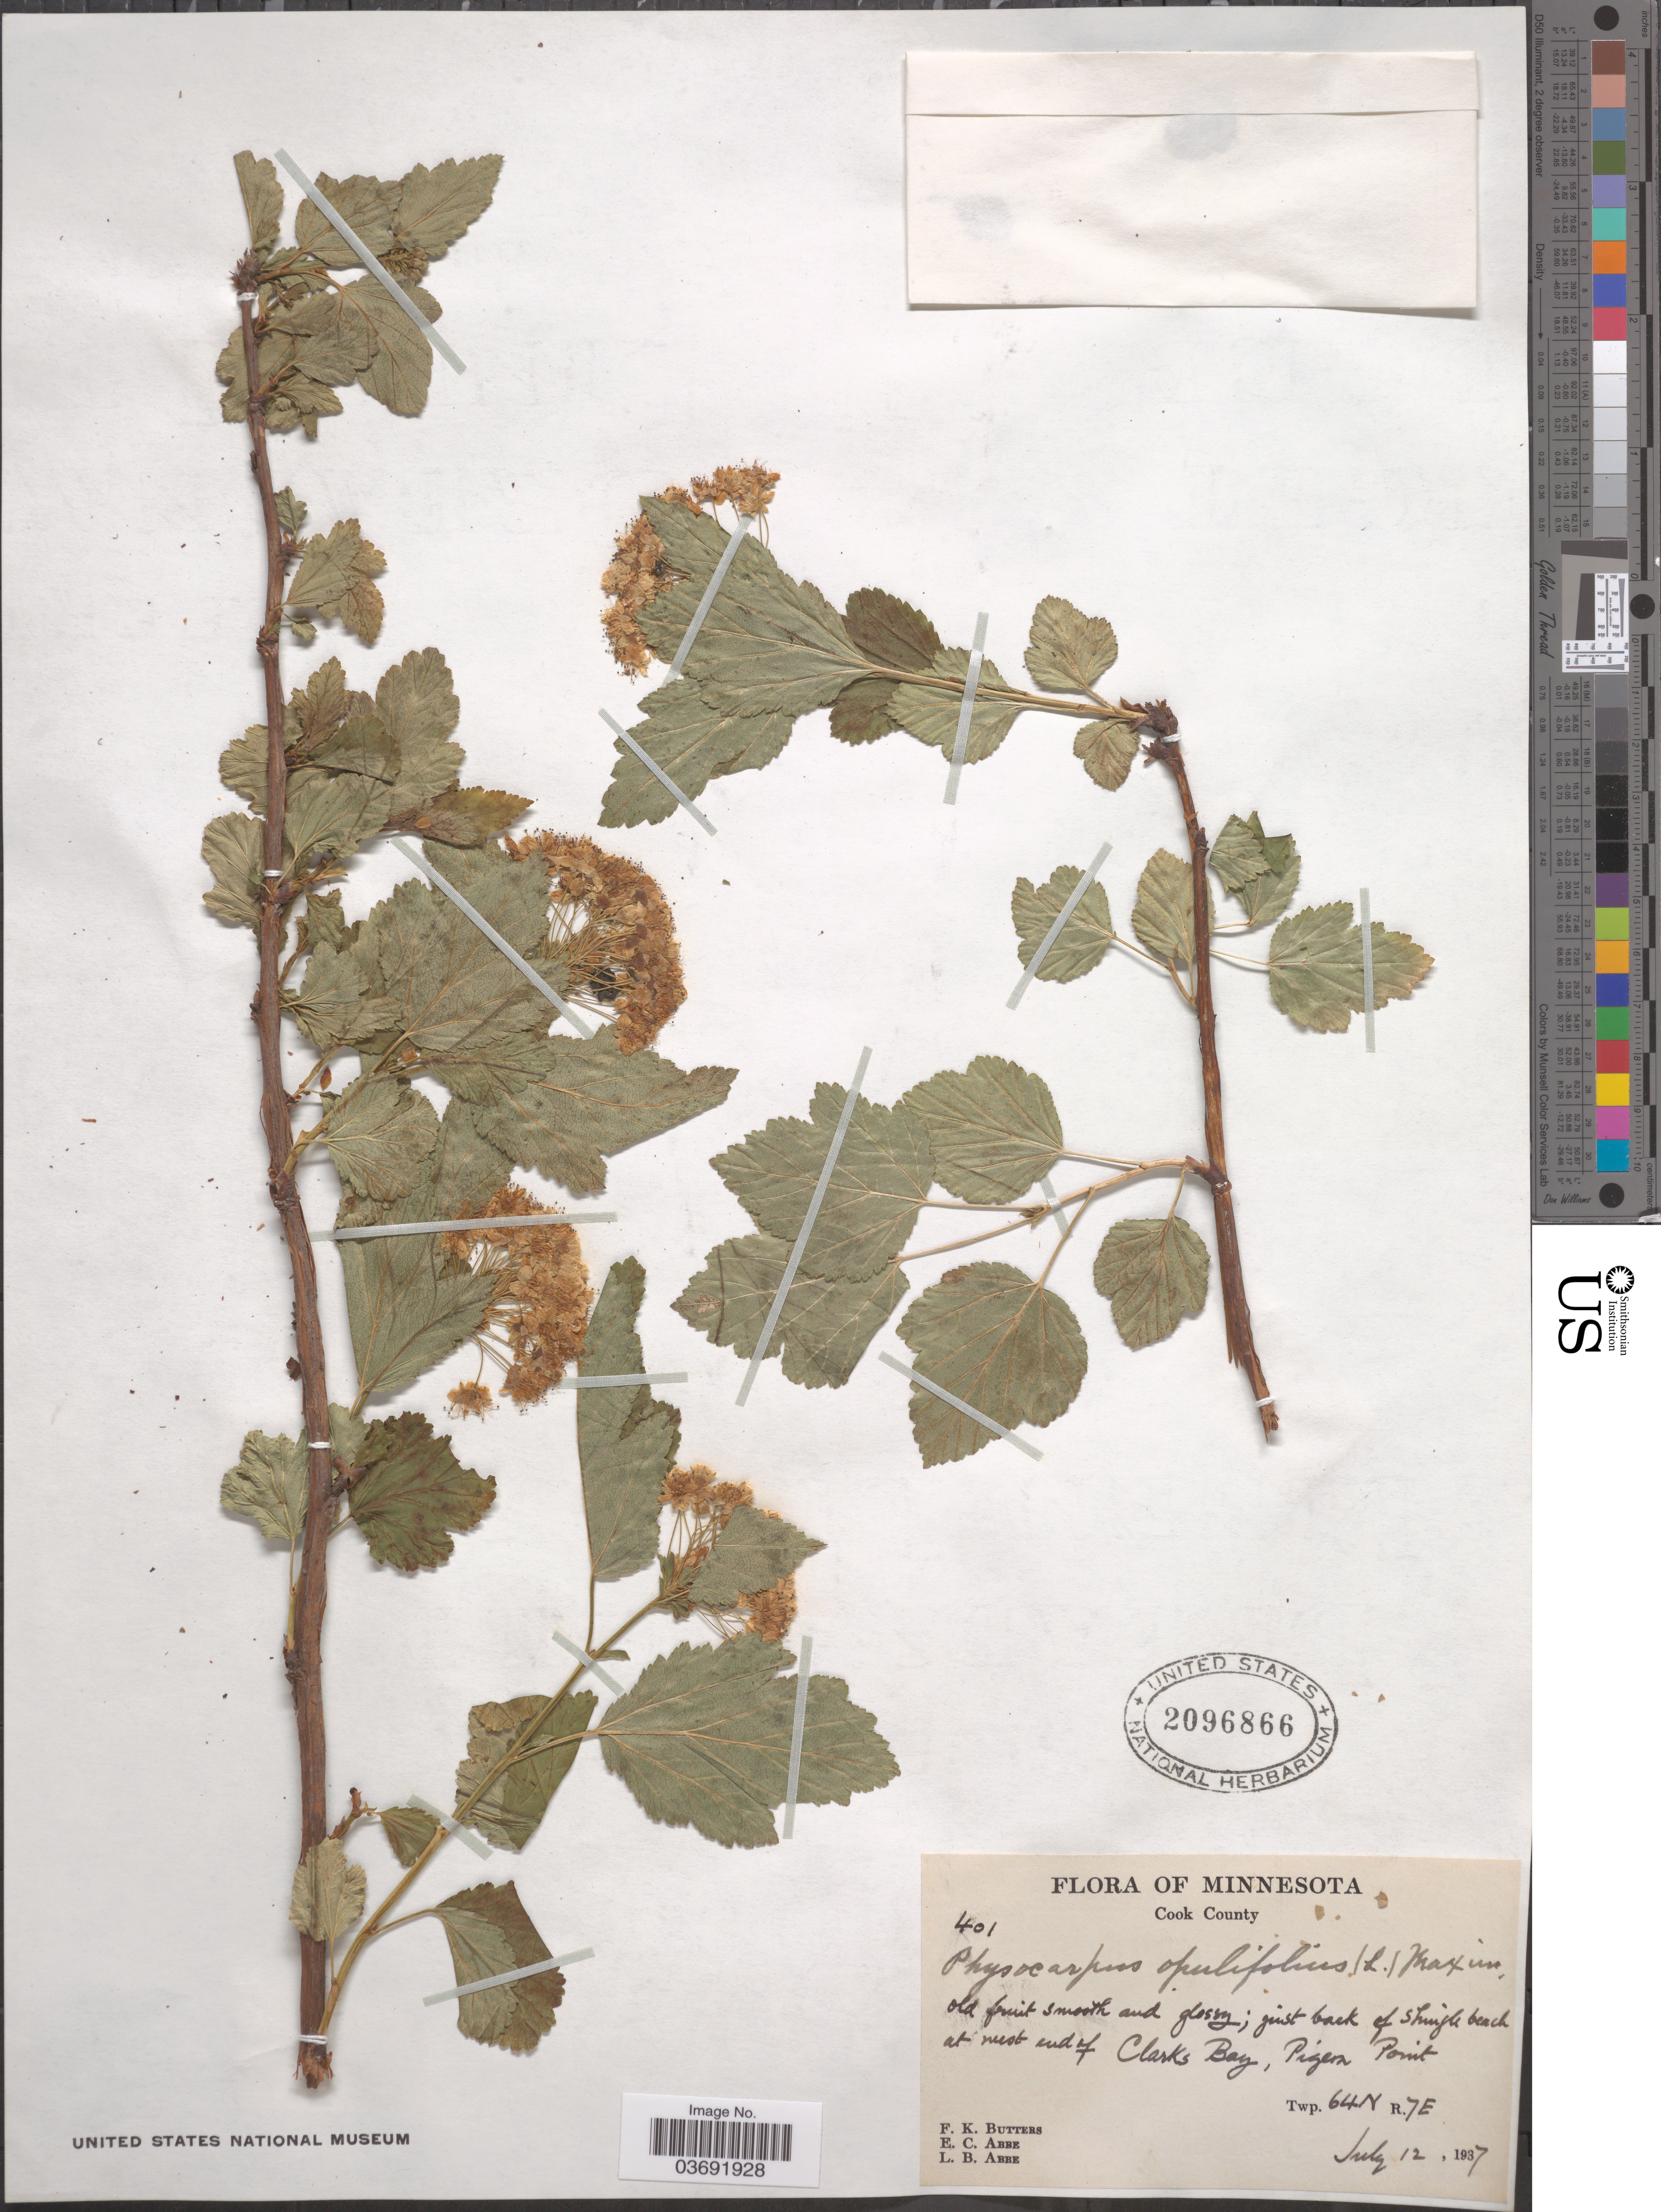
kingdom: Plantae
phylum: Tracheophyta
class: Magnoliopsida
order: Rosales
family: Rosaceae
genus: Physocarpus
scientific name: Physocarpus opulifolius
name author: (L.) Maxim.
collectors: F. K. Butters, E. C. Abbe & L. B. Abbe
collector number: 401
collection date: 1937-07-12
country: United States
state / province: Minnesota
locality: Cook County. Just back of Shingle beach at west end of Clarks Bay, Pigeon Point.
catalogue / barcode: US 2096866